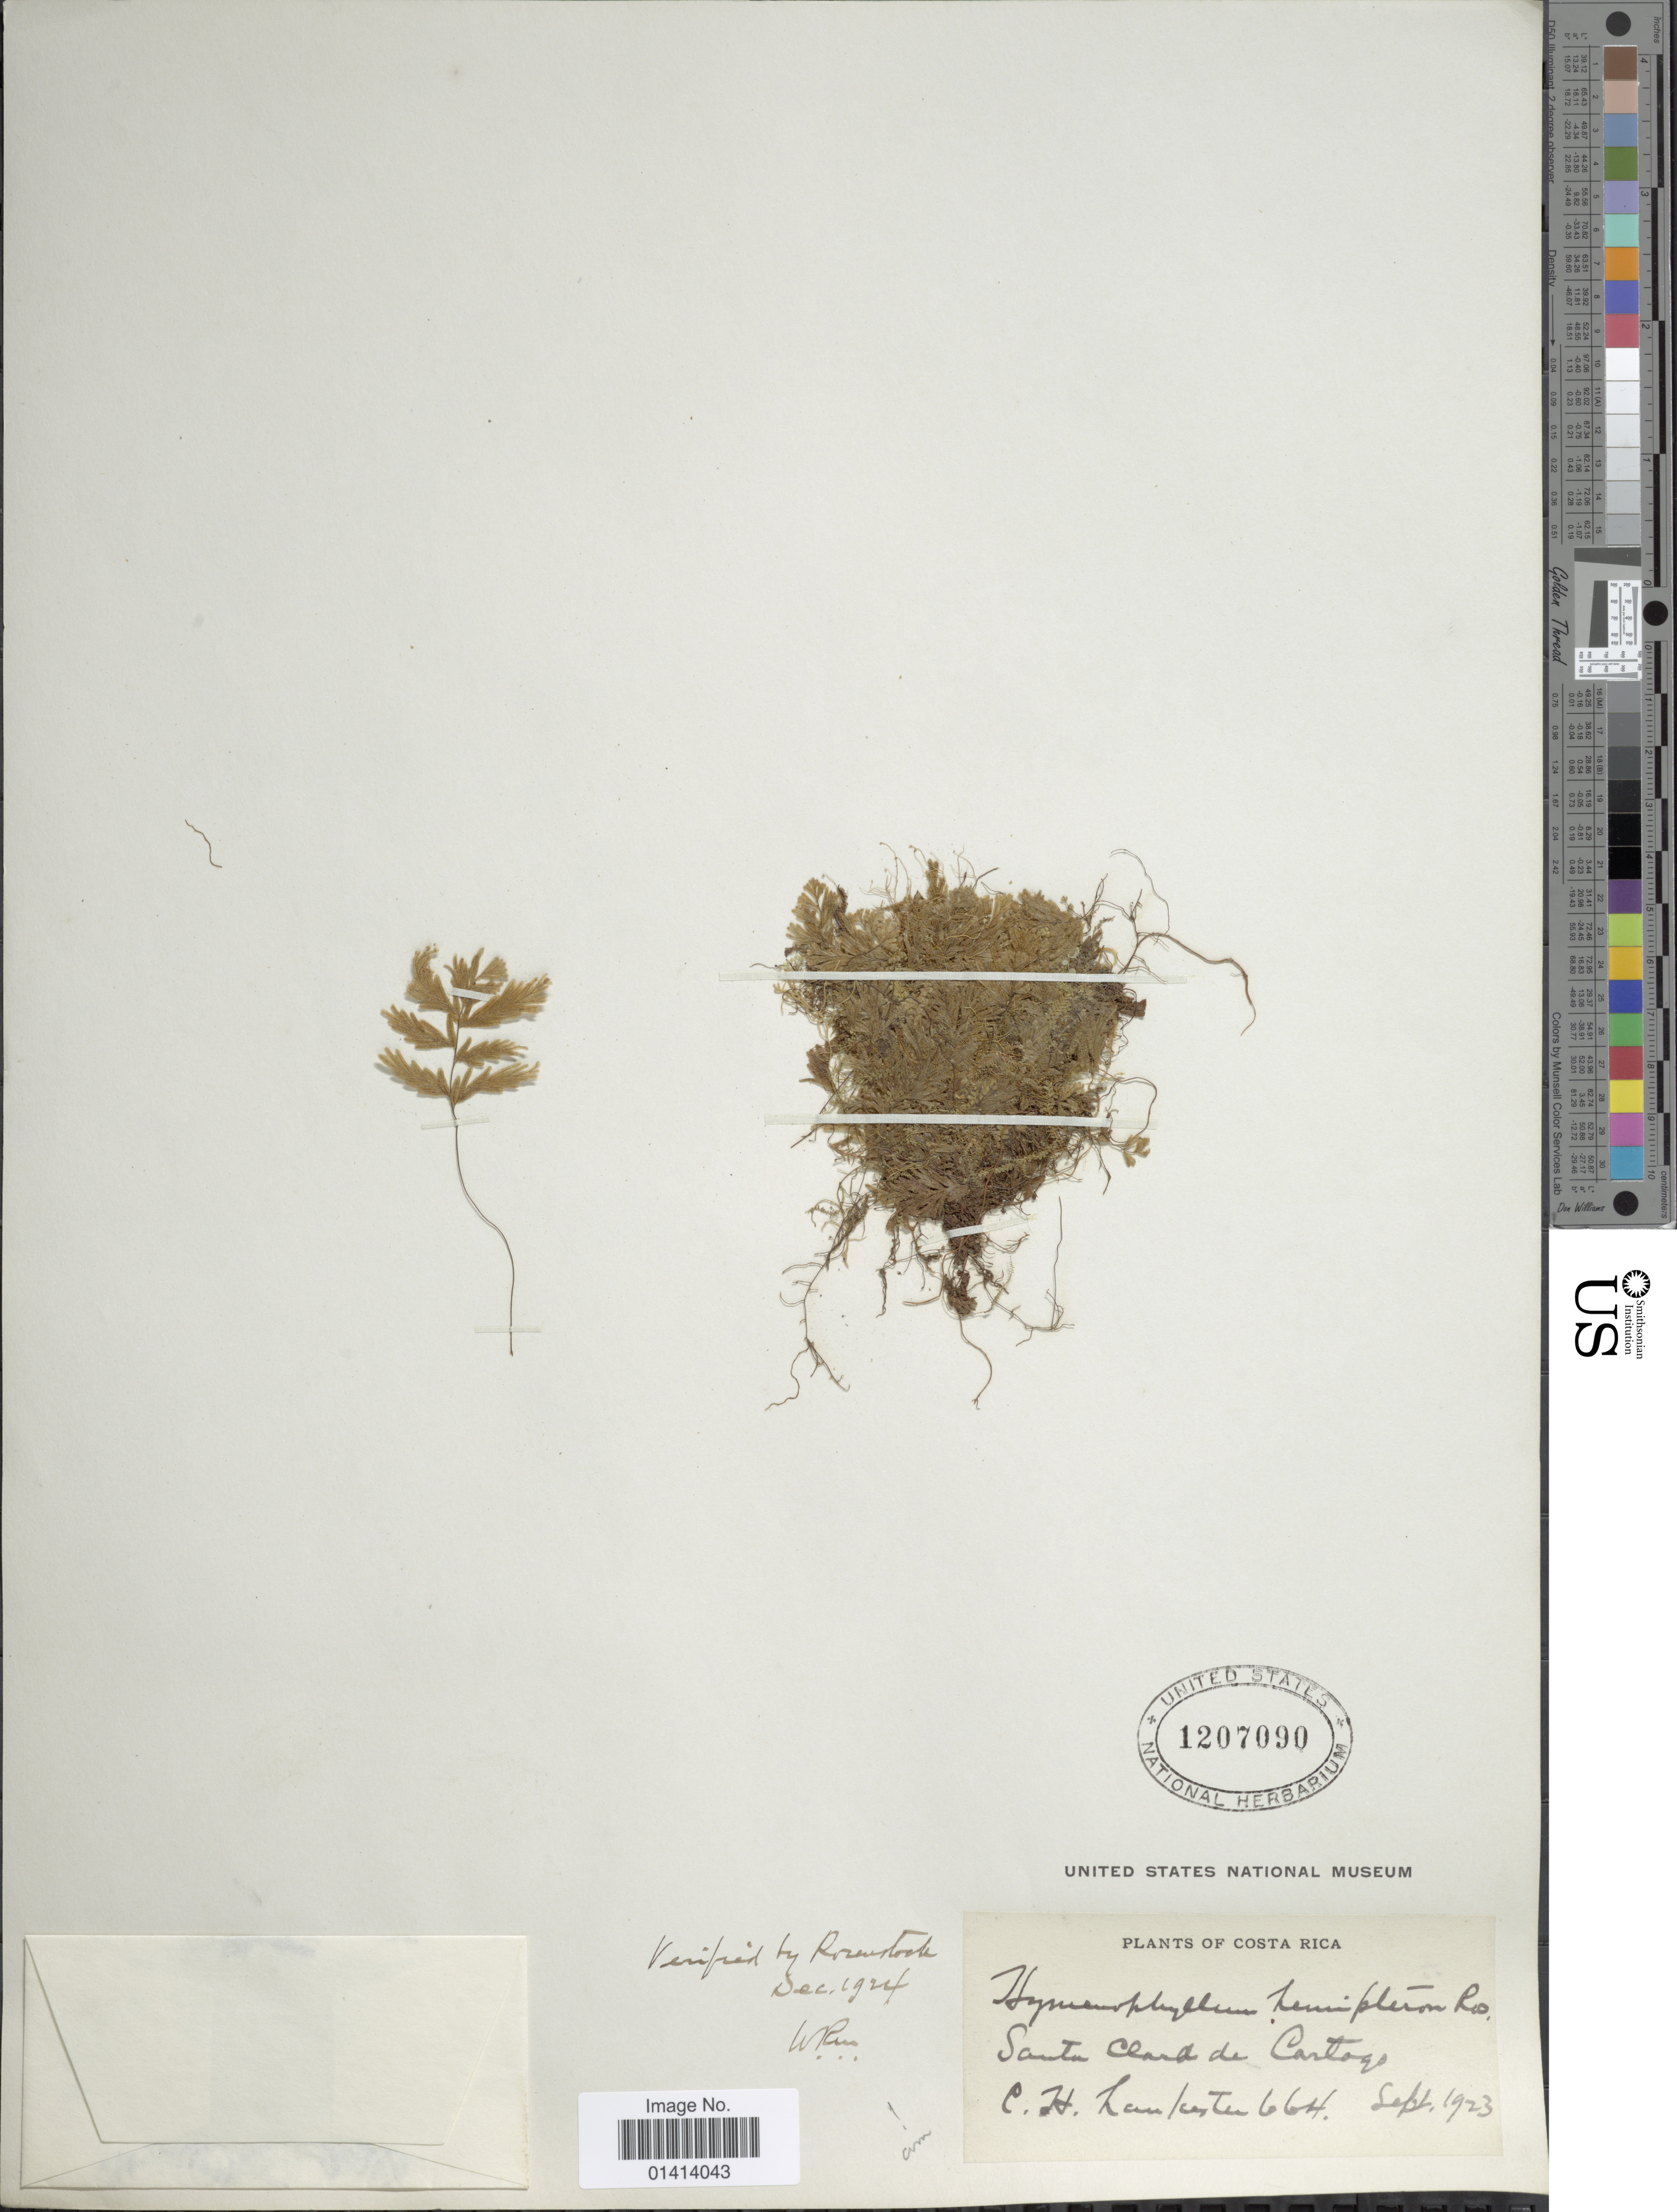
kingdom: Plantae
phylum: Tracheophyta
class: Polypodiopsida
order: Hymenophyllales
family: Hymenophyllaceae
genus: Hymenophyllum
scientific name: Hymenophyllum hemipteron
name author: Rosenst.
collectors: C. H. Lankester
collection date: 1923-09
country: Costa Rica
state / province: Cartago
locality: Santa Clara de Cartago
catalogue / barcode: US 1207090